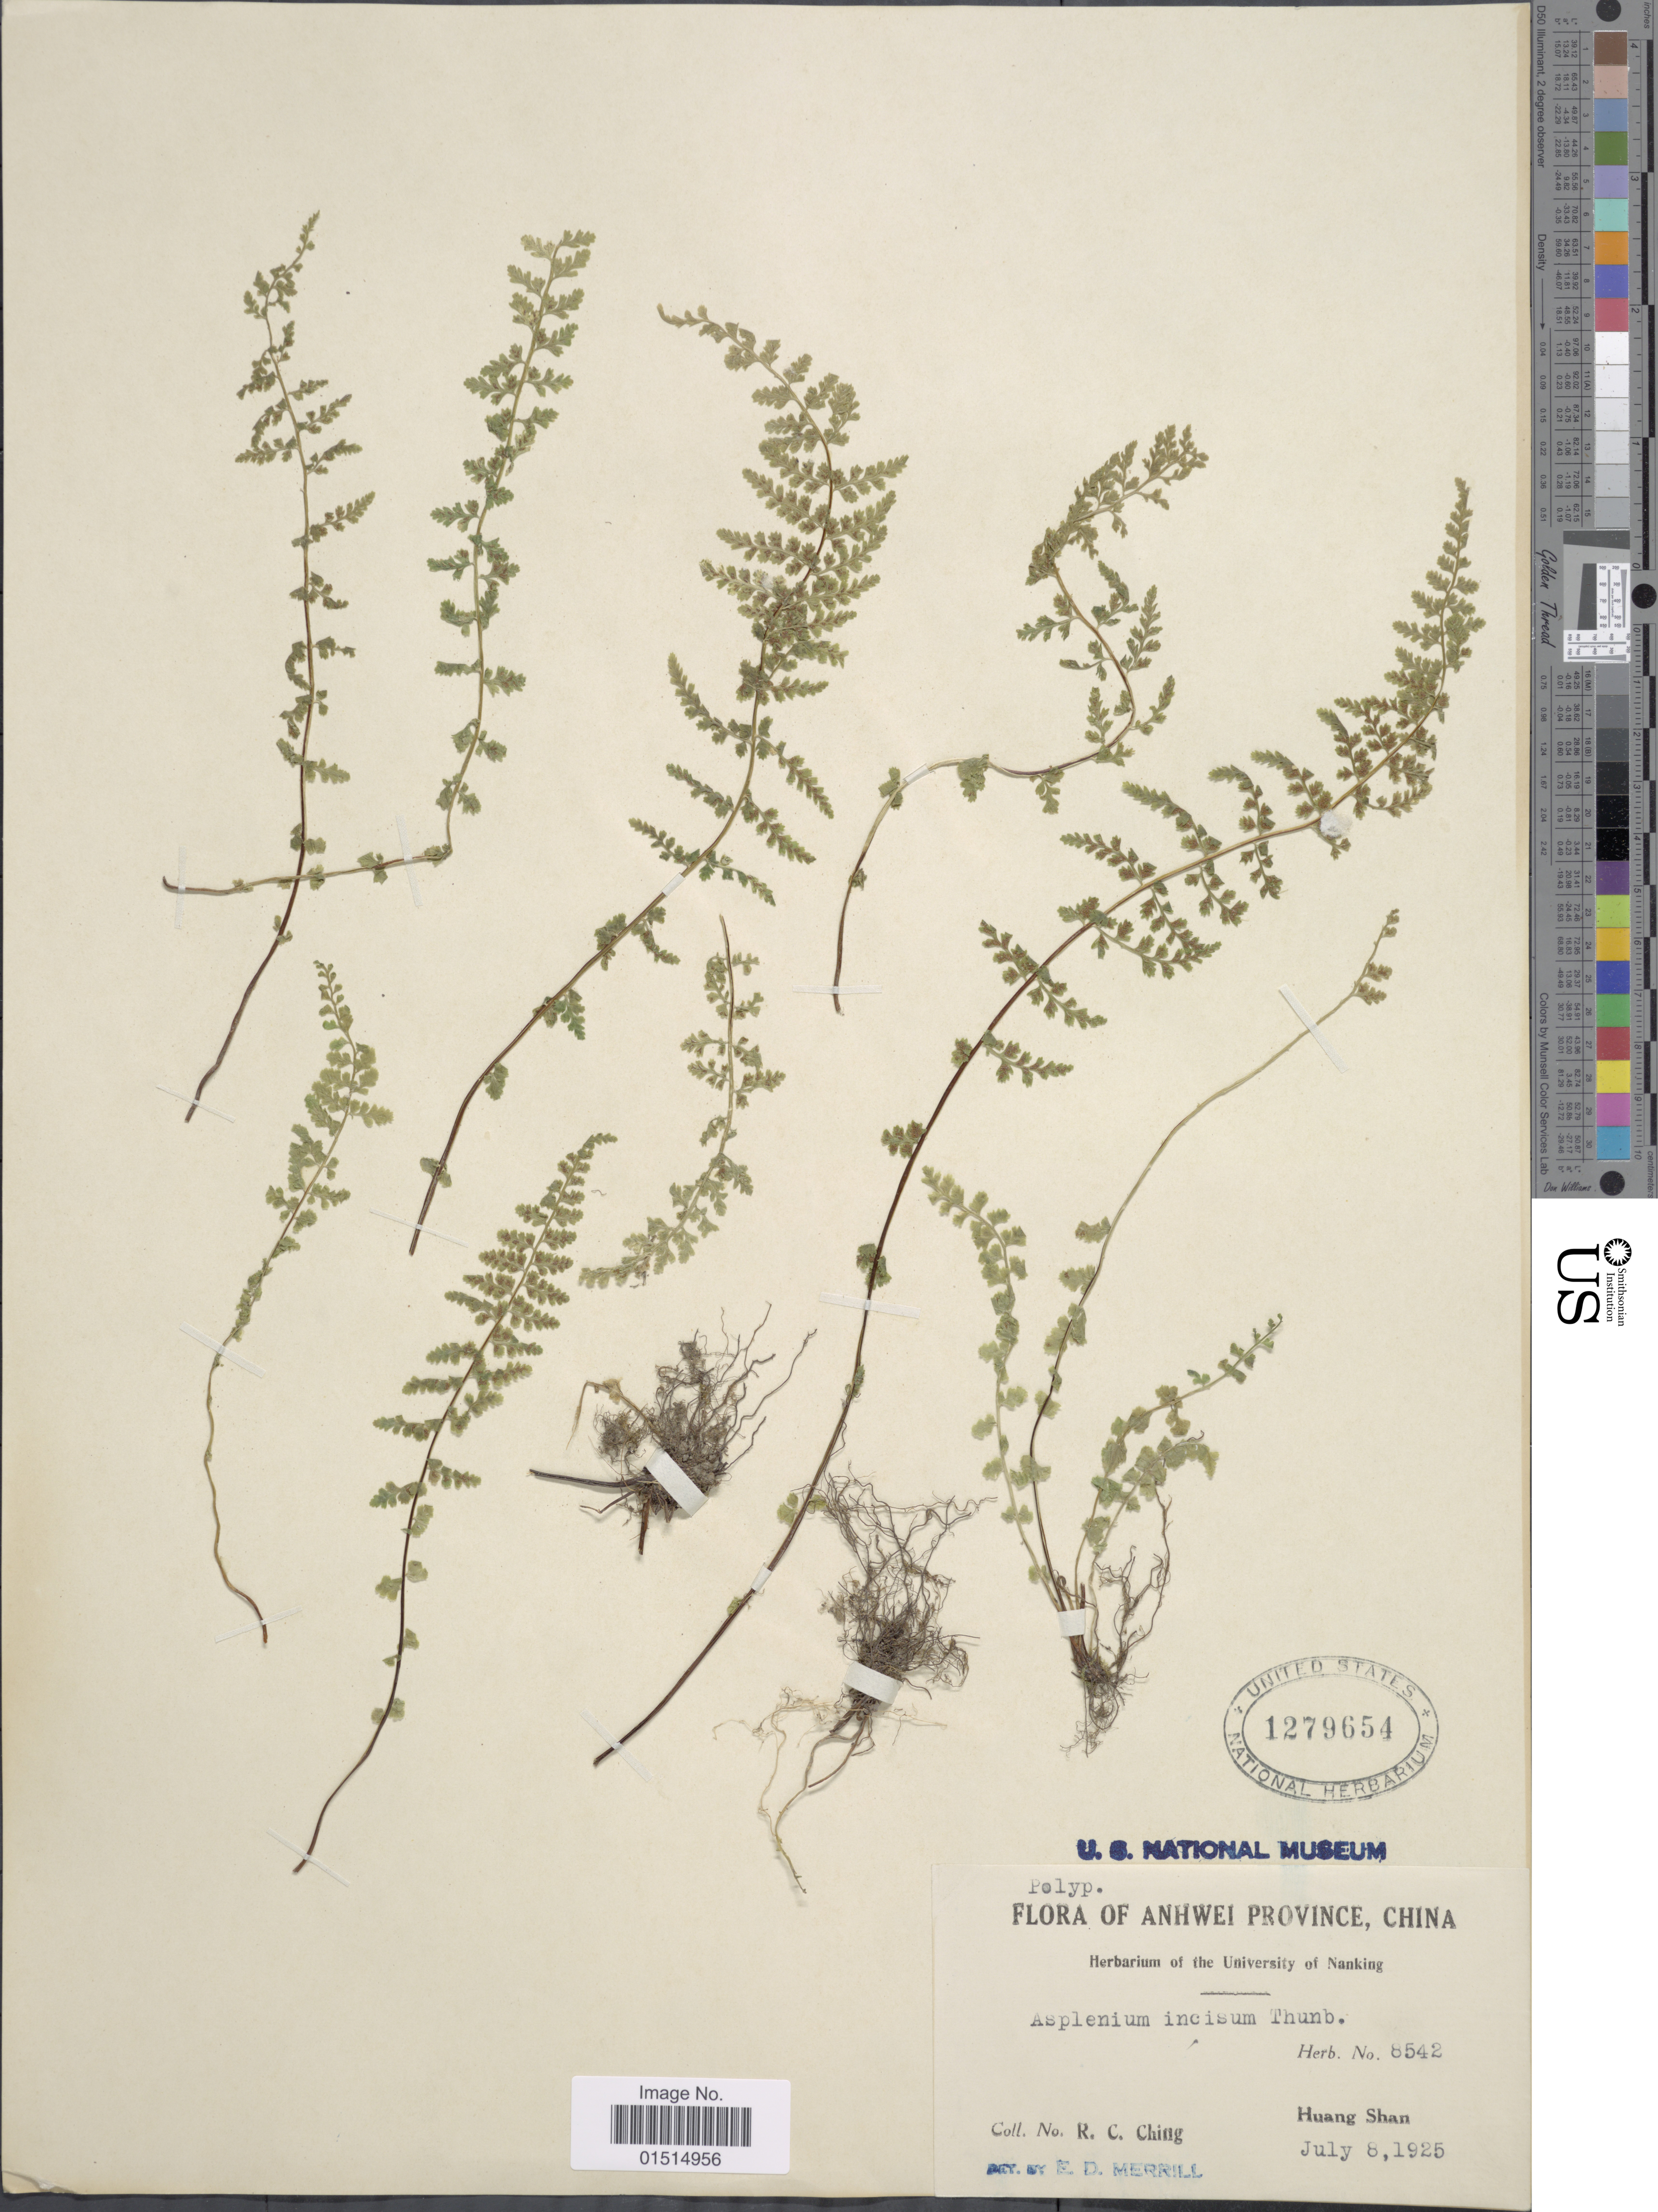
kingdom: Plantae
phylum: Tracheophyta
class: Polypodiopsida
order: Polypodiales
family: Aspleniaceae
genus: Asplenium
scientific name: Asplenium incisum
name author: Thunb.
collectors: R. C. Ching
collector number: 8542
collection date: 1925-07-08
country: China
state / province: Anhui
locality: Anhwei Province, Huang Shan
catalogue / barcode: US 1279654